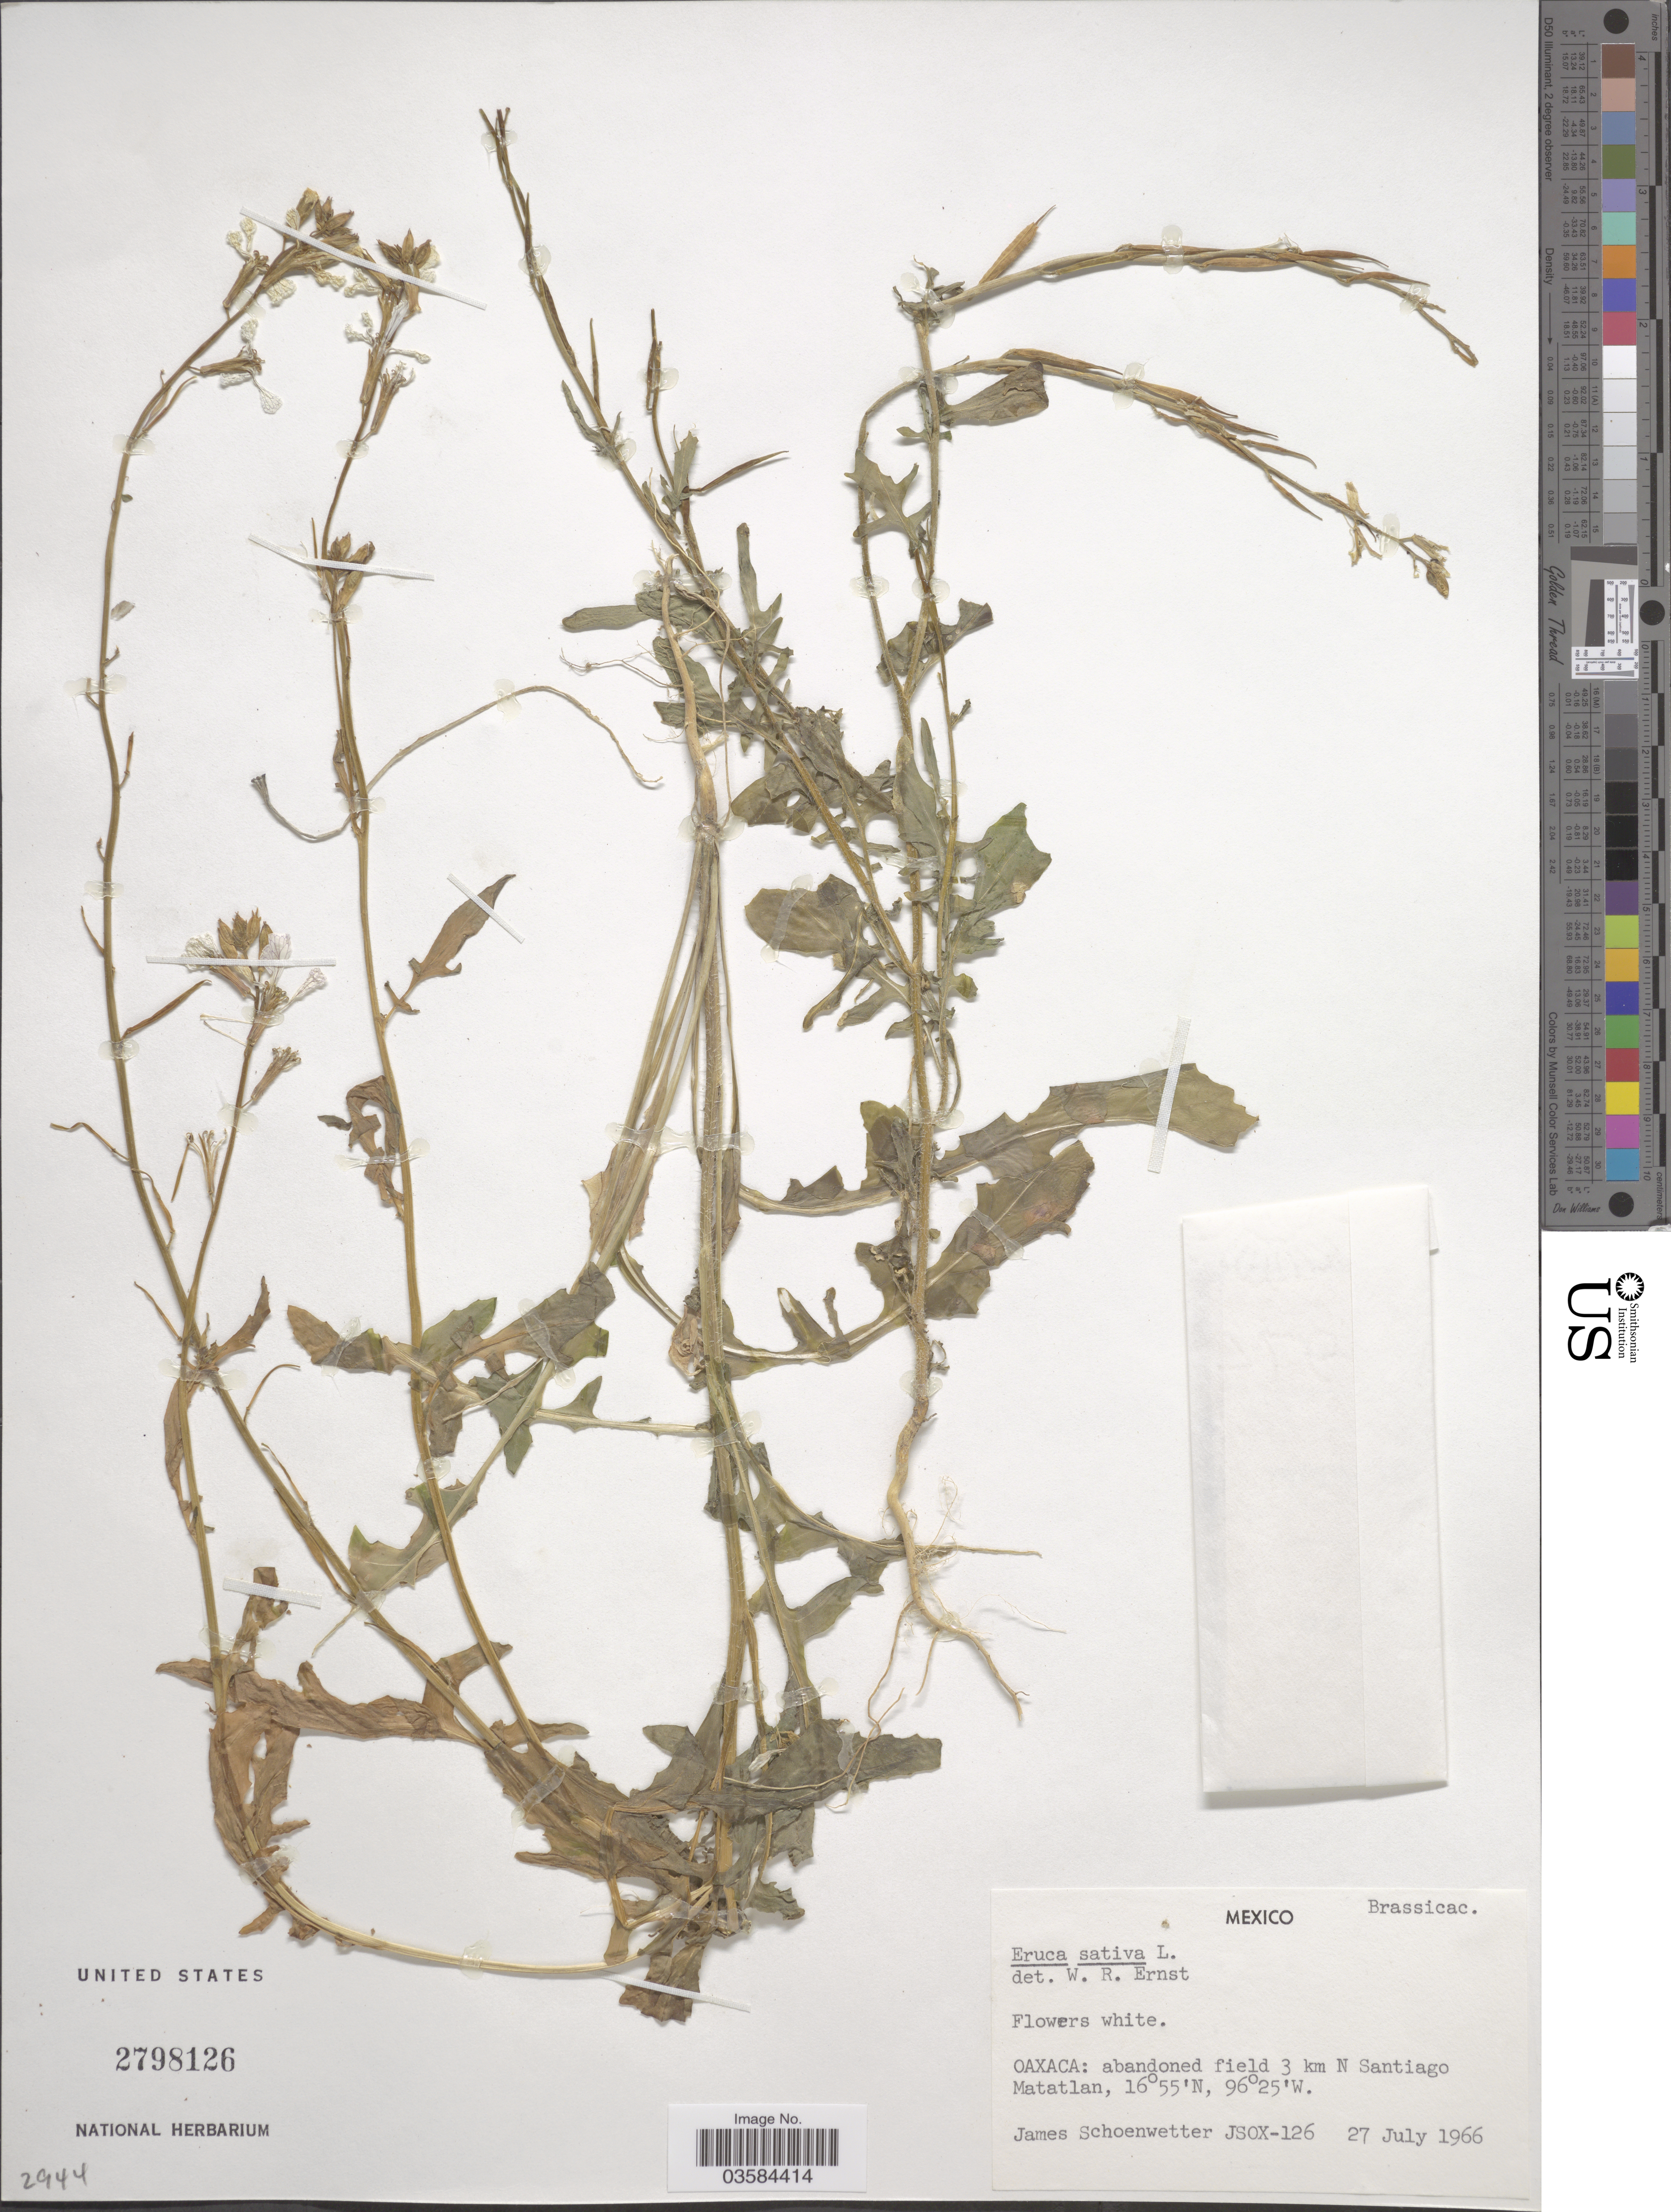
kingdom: Plantae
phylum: Tracheophyta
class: Magnoliopsida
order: Brassicales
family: Brassicaceae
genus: Eruca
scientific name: Eruca vesicaria subsp. sativa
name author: (Mill.) Thell.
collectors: J. Schoenwetter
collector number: JSOX-126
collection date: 1966-07-27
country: Mexico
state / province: Oaxaca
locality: Abandoned field 3 km N Santiago Matatlan.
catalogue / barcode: US 2798126